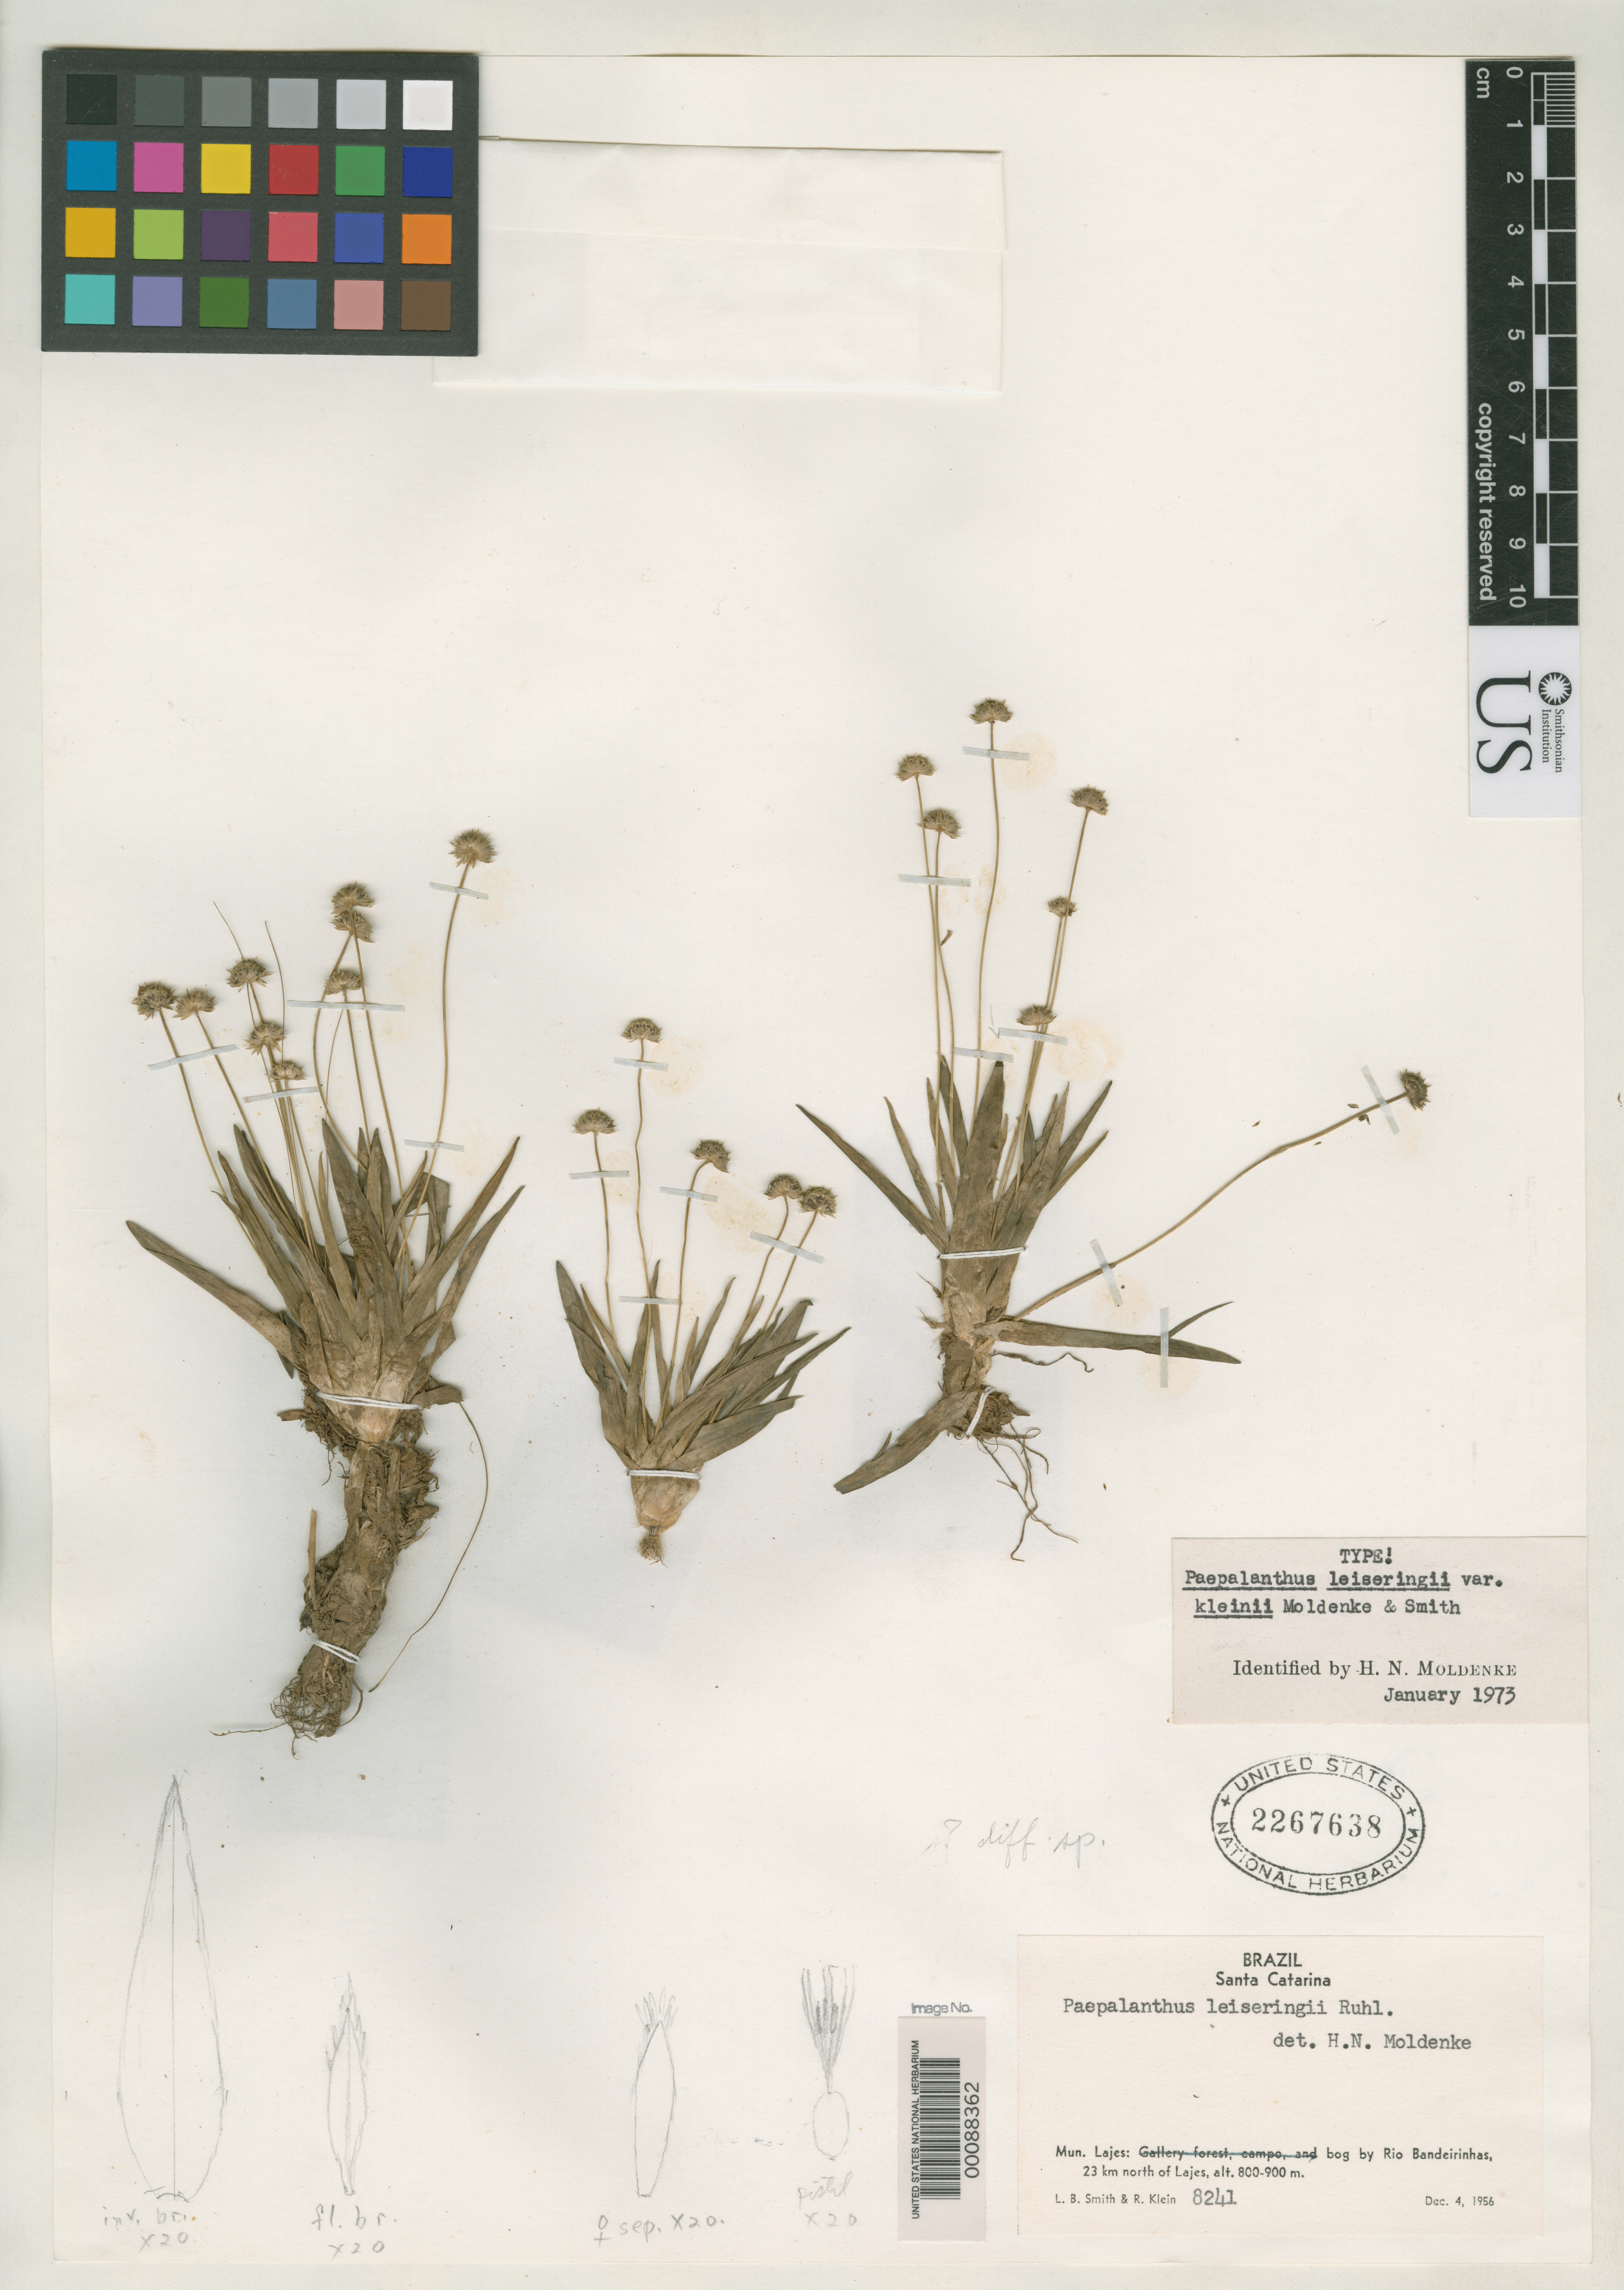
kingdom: Plantae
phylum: Tracheophyta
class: Liliopsida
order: Poales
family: Eriocaulaceae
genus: Paepalanthus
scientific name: Paepalanthus leiseringii var. kleinii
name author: Moldenke & L.B. Sm. in Moldenke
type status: Holotype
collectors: L. Smith & R. M. Klein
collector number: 8241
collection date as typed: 04 Dec 1956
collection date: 1956-12-04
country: Brazil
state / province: Santa Catarina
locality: Munic. Lajes, Rio Bandeirinhas.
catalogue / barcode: US 2267638